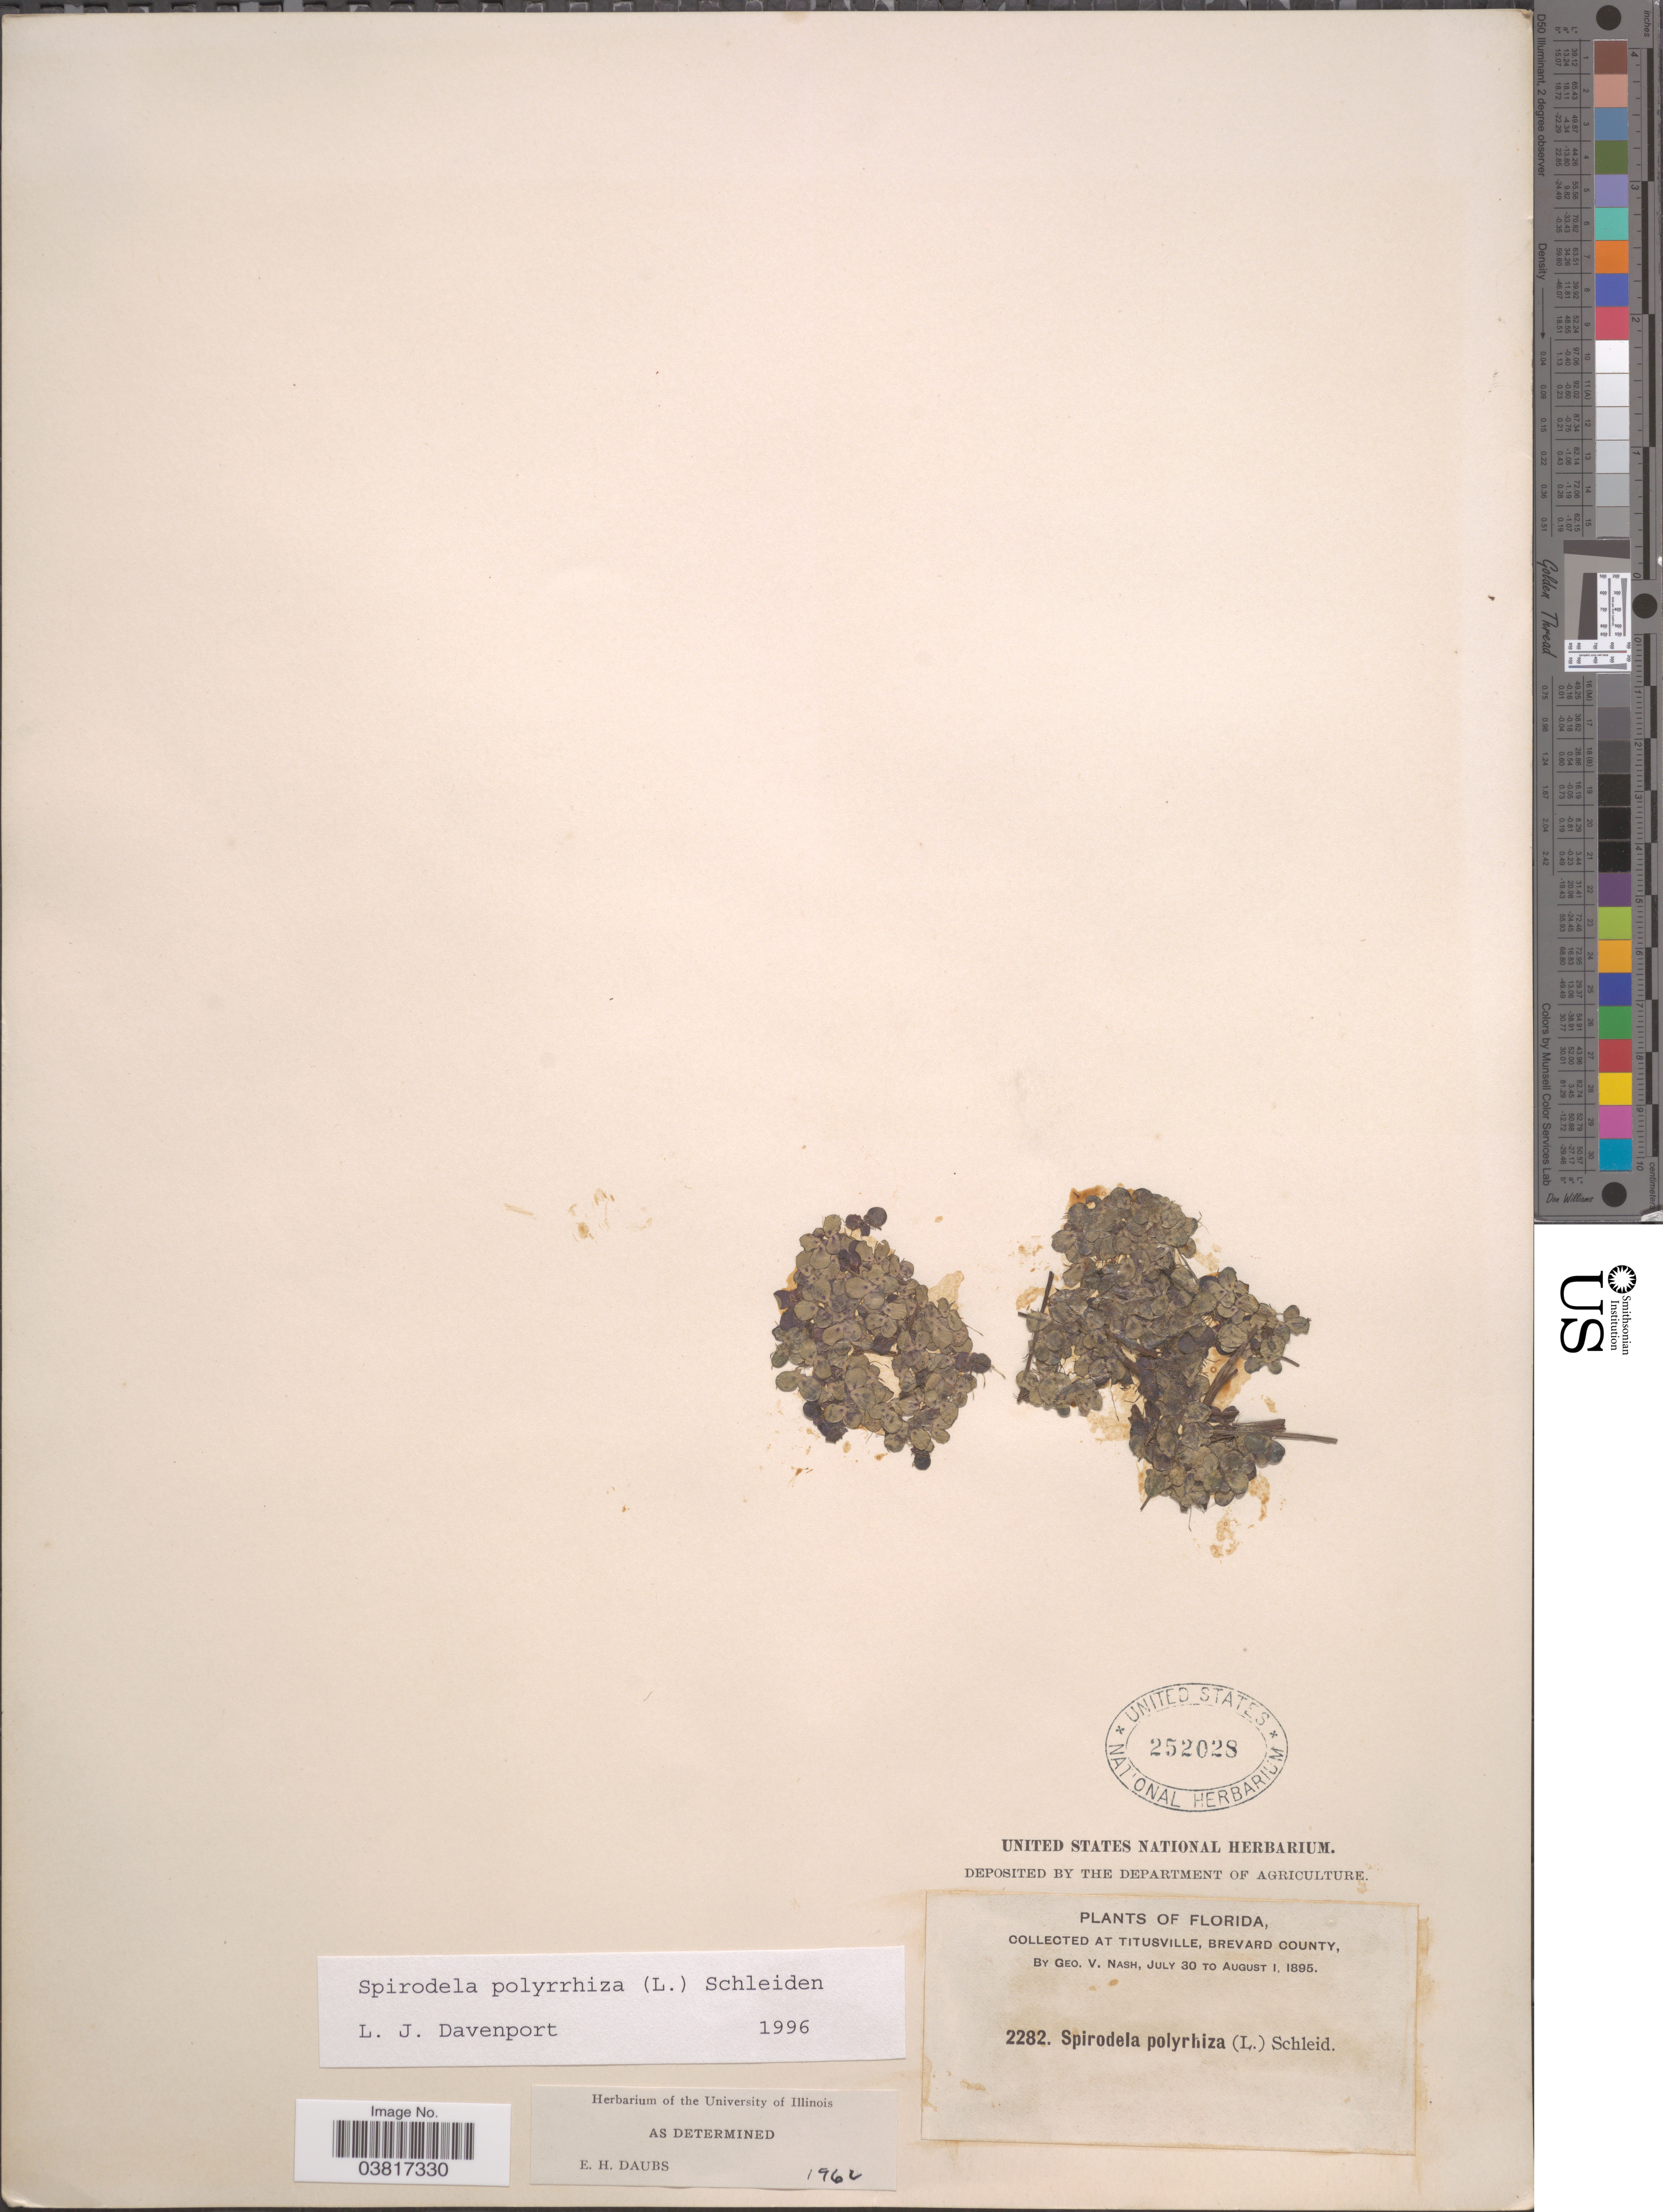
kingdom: Plantae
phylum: Tracheophyta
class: Liliopsida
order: Alismatales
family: Araceae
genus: Spirodela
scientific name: Spirodela polyrrhiza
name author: (L.) Schleid.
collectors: G. V. Nash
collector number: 2282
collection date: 1895-07-30/1895-08-01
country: United States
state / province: Florida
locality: Titusville, Brevard County.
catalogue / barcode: US 252028